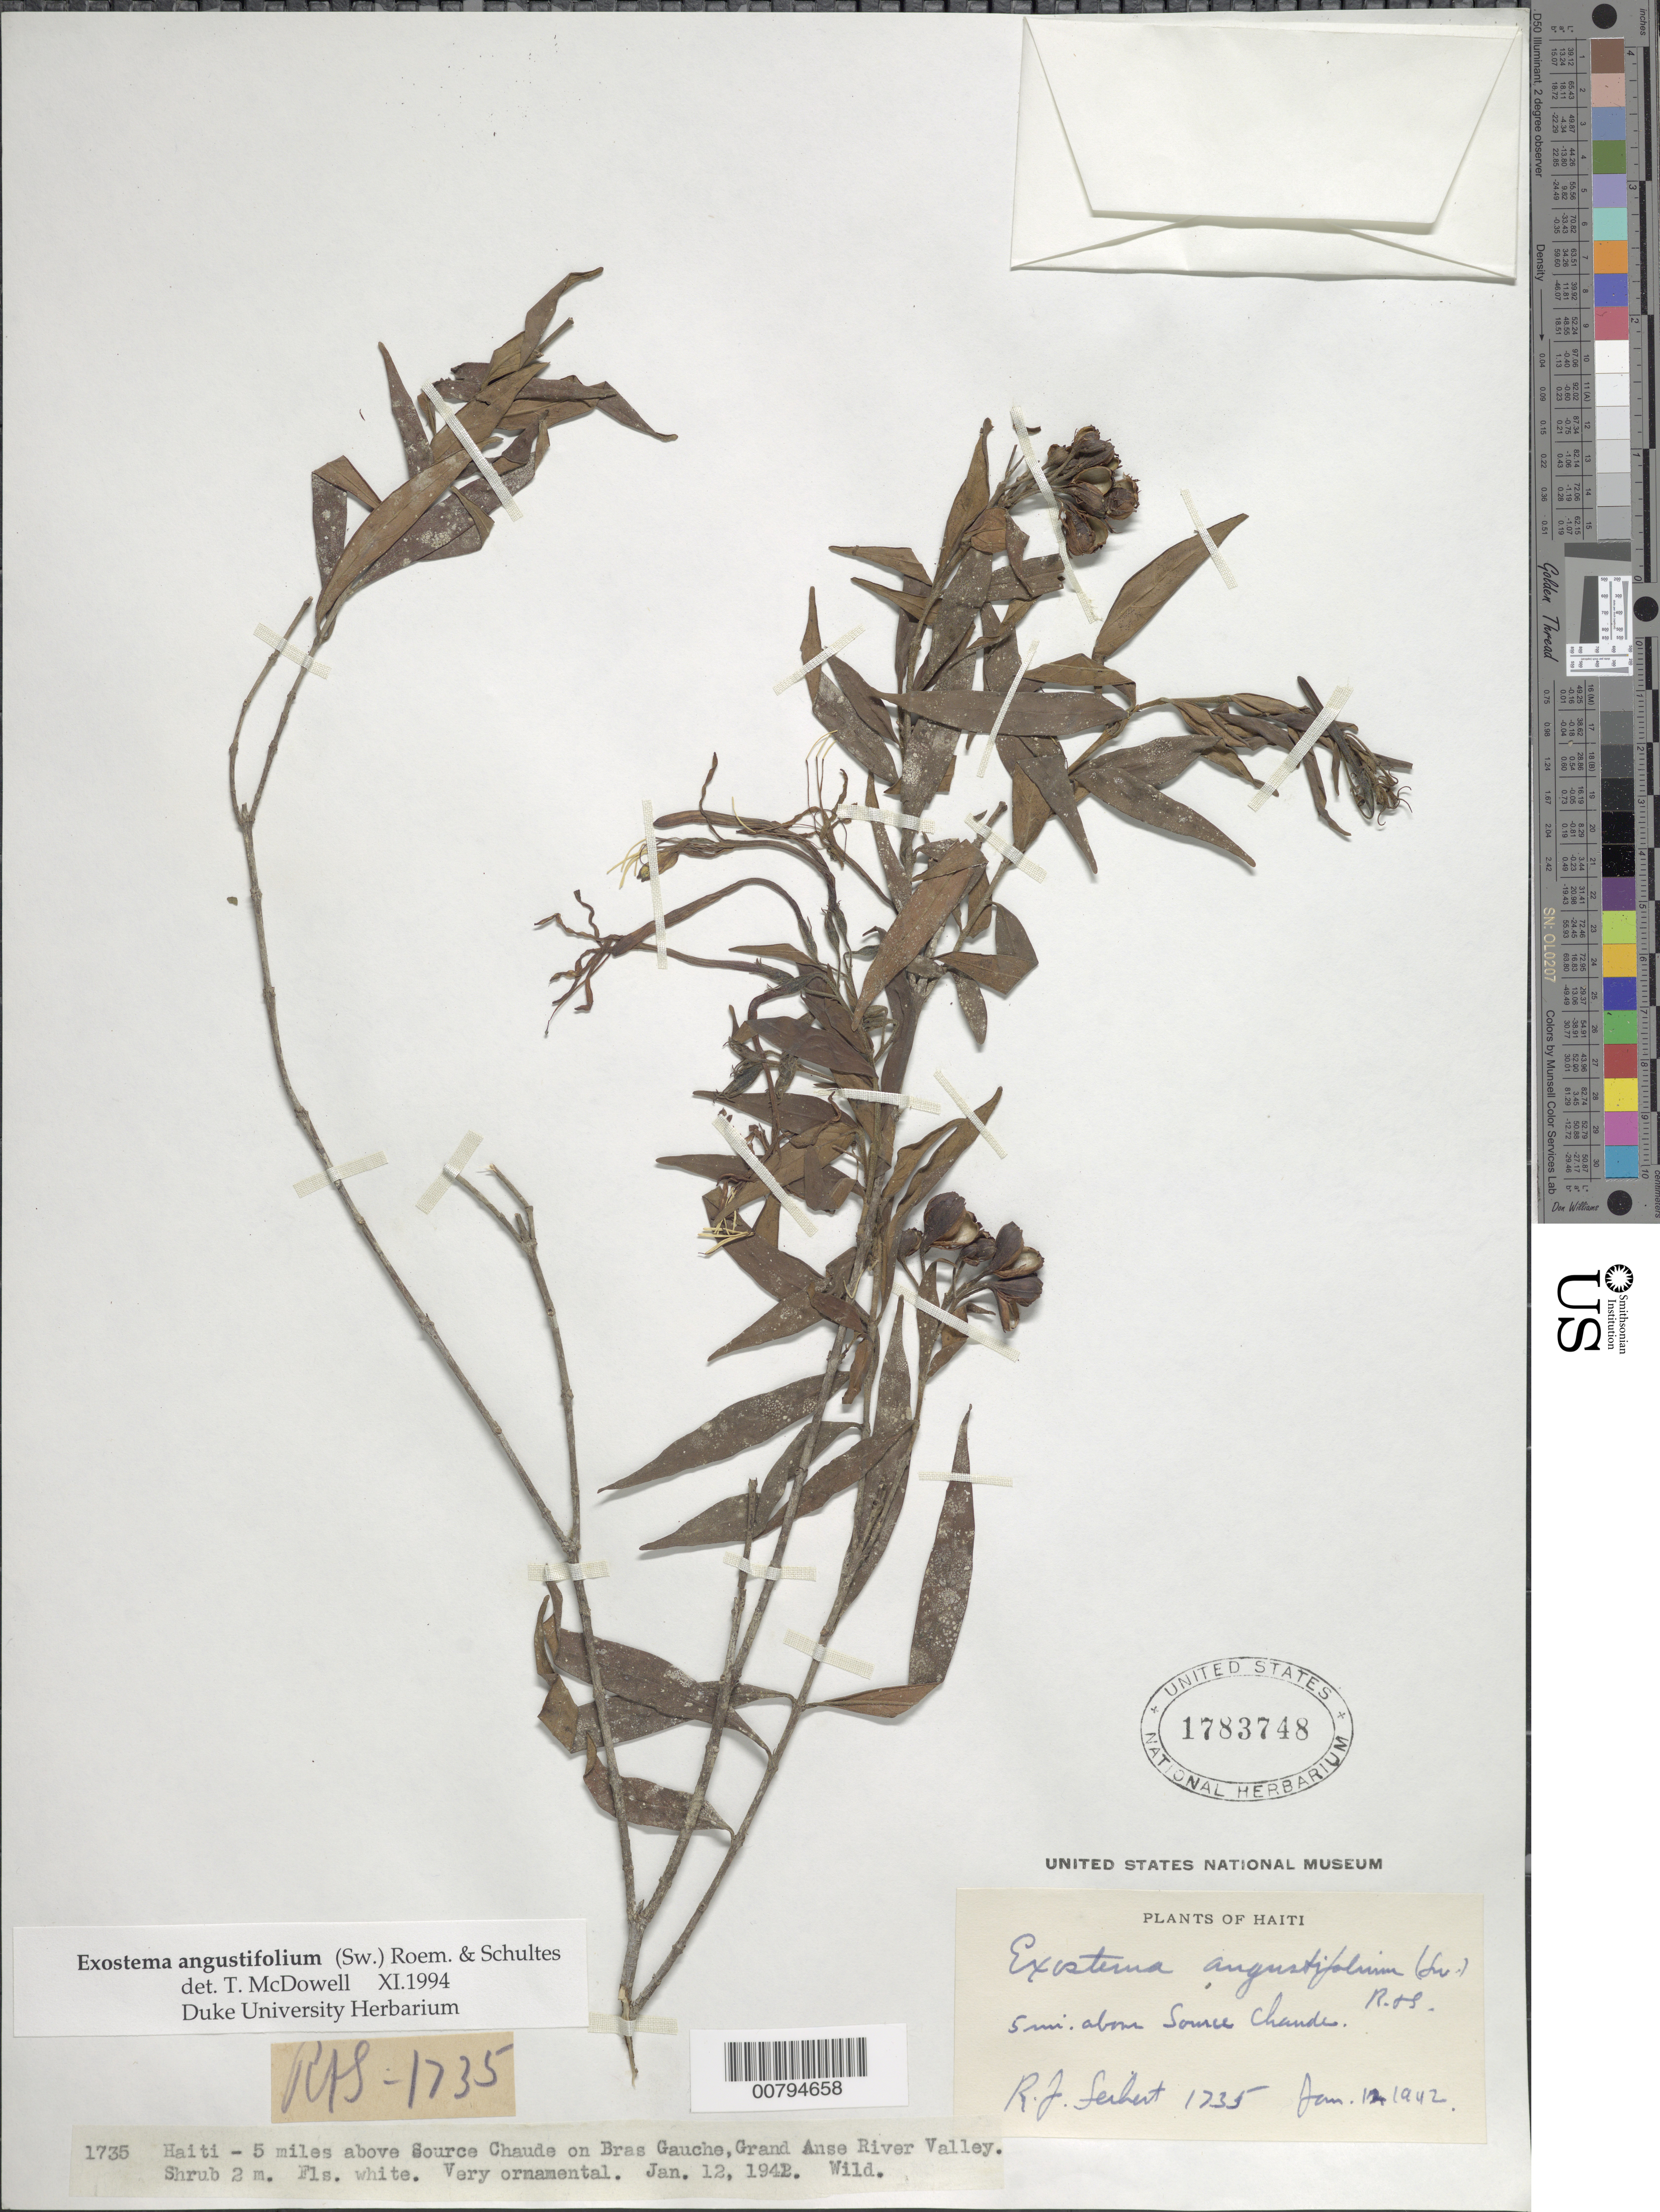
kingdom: Plantae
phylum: Tracheophyta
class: Magnoliopsida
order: Gentianales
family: Rubiaceae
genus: Exostema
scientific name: Exostema angustifolium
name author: (Sw.) Roem. & Schult.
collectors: R. J. Seibert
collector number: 1735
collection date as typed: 12 Jan 1942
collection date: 1942-01-12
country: Haiti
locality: Five miles above Source Chaude on Bras Gauche, Grand Anse River Valley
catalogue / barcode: US 1783748